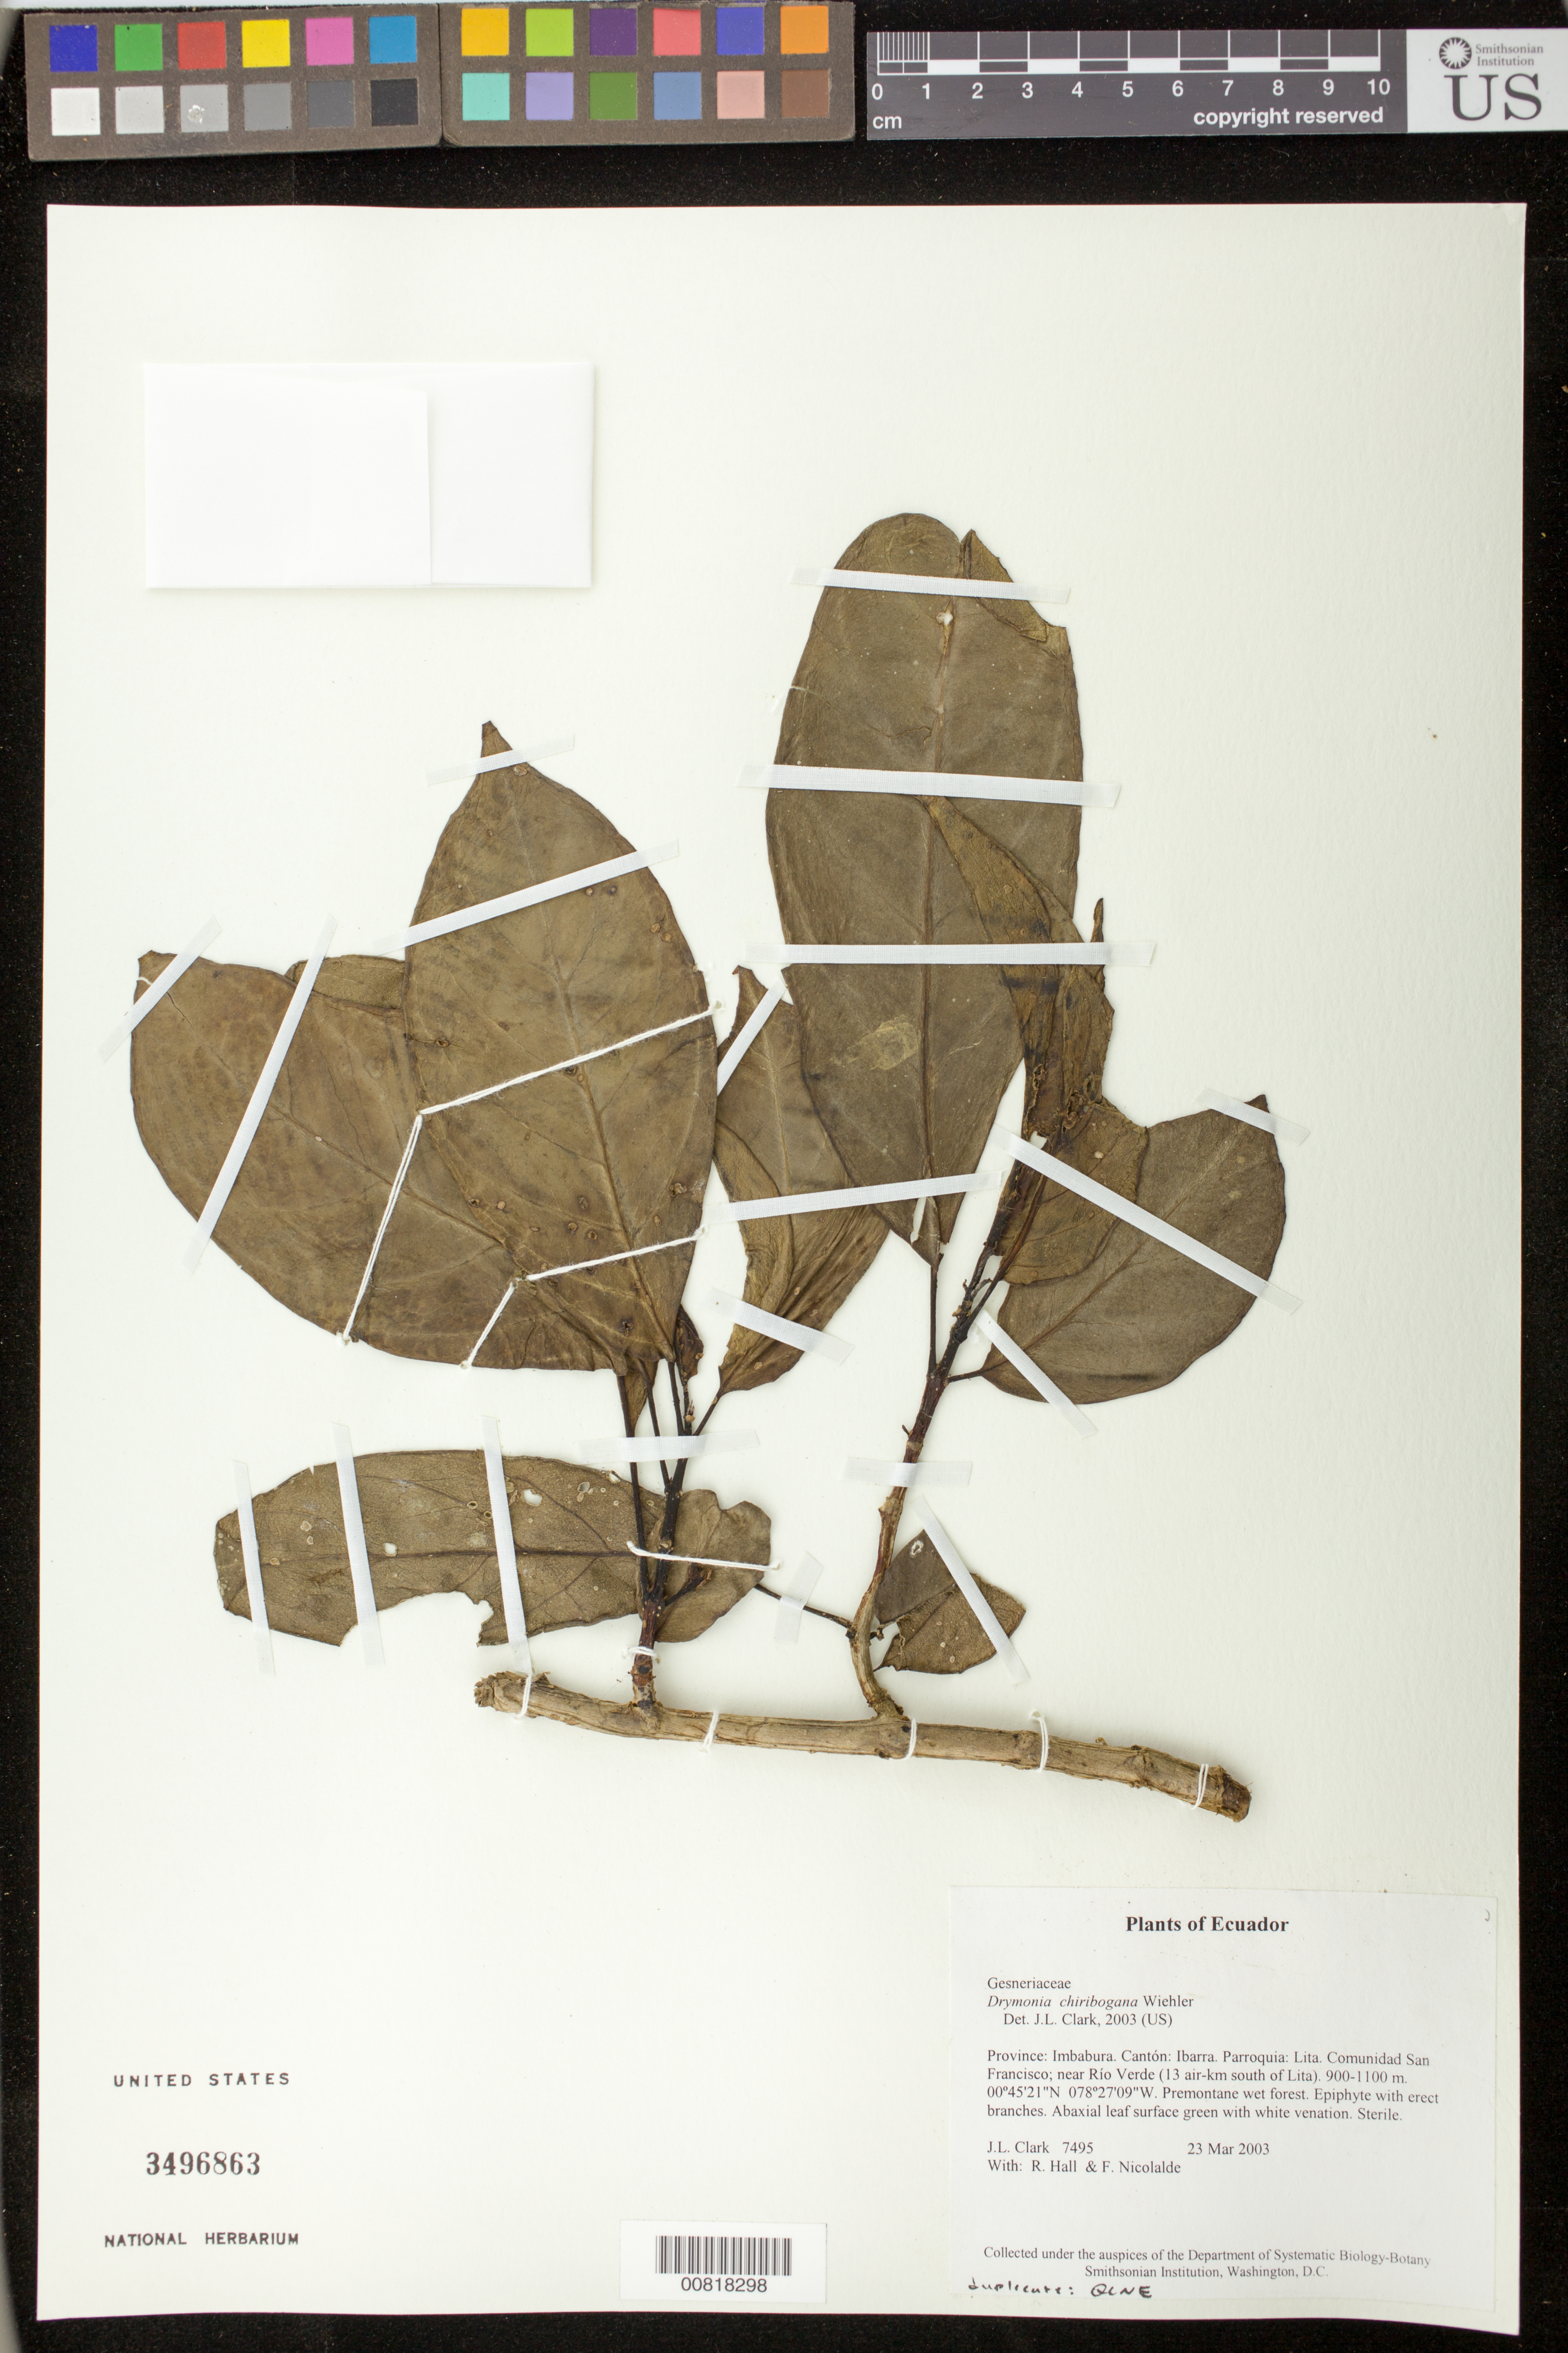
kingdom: Plantae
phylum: Tracheophyta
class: Magnoliopsida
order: Lamiales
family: Gesneriaceae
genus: Drymonia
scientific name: Drymonia chiribogana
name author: Wiehler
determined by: Clark, J. L., (SEL), The Marie Selby Botanical Garden (UNITED STATES)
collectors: J. L. Clark, R. Hall & F. Nicolalde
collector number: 7495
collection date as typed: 23 Mar 2003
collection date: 2003-03-23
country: Ecuador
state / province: Imbabura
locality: Ibarra. Parroquia: Lita. Comunidad San Francisco; near Río Verde (13 air-km south of Lita).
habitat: Premontane wet forest.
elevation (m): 900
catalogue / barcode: US 3496863